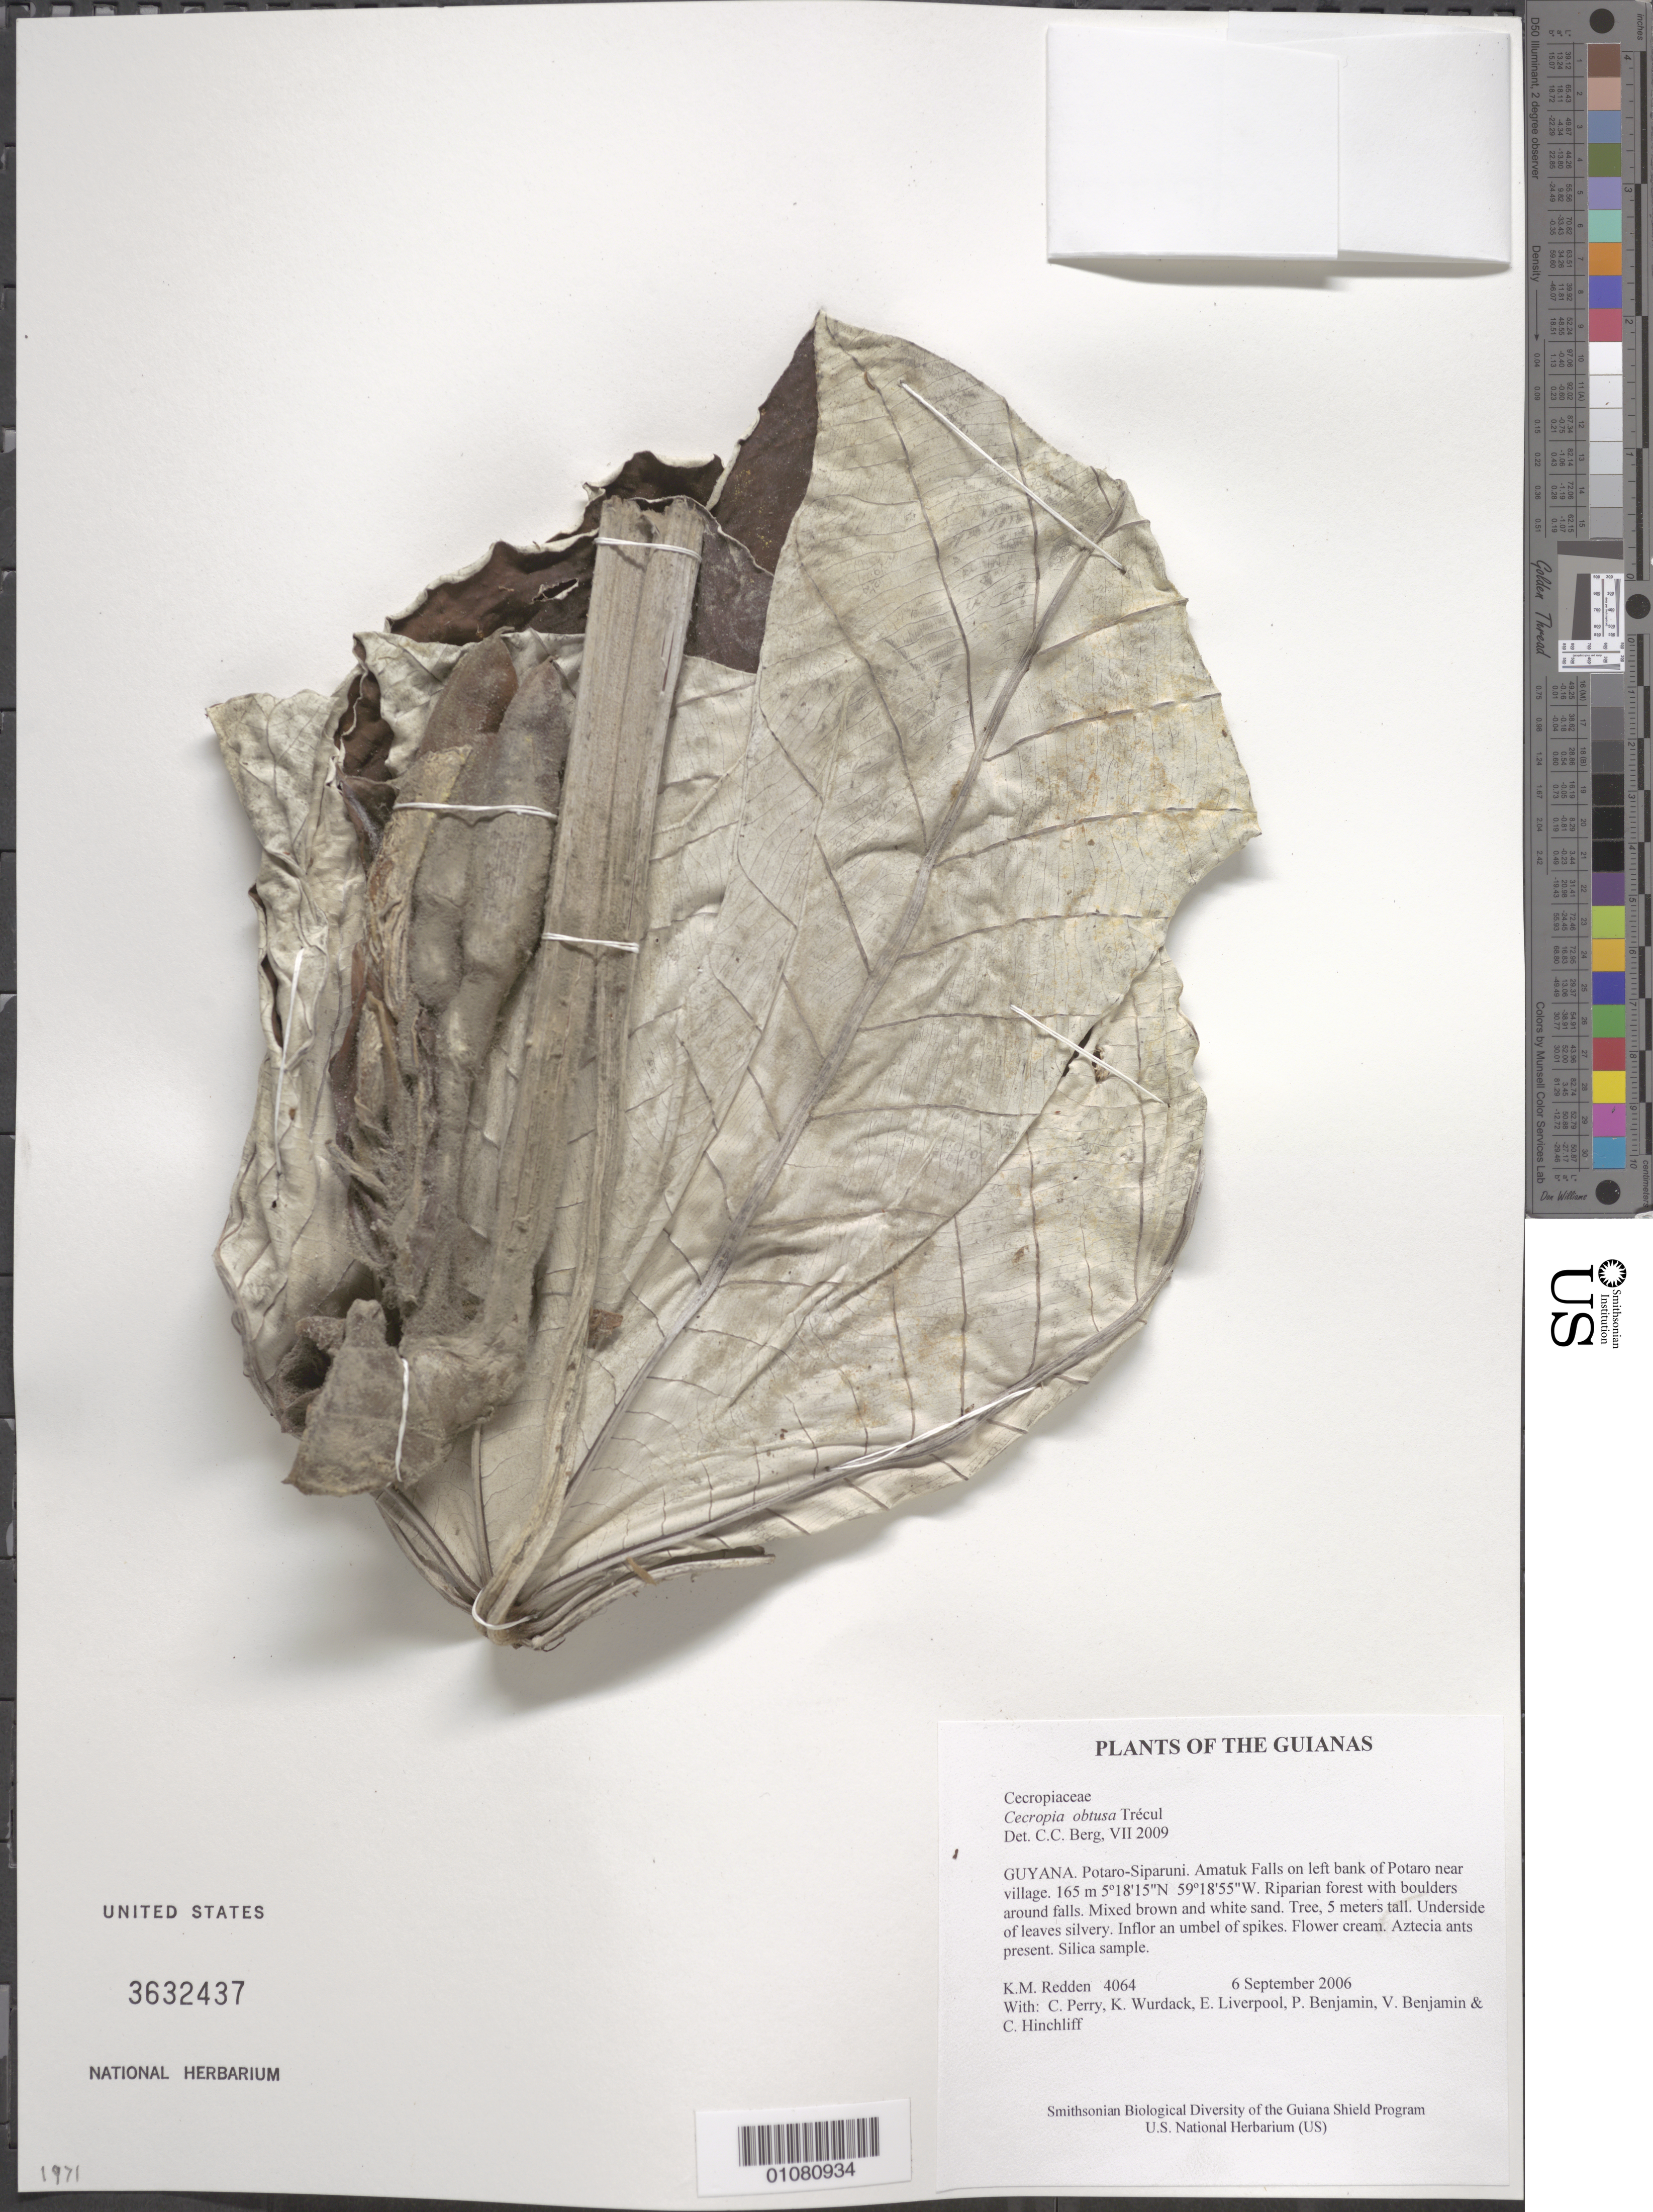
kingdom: Plantae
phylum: Tracheophyta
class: Magnoliopsida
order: Rosales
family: Urticaceae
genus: Cecropia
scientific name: Cecropia obtusa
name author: Trécul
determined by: Berg, C. C.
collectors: K. M. Redden, C. Perry, K. Wurdack, E. Liverpool, P. Benjamin, V. Benjamin & C. E. Hinchliff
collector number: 4064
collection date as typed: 6 September 2006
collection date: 2006-09-06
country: Guyana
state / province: Potaro-Siparuni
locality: Amatuk Falls on left bank of Potaro near village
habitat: Riparian forest with boulders around falls. Mixed brown and white sand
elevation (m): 165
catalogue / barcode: US 3632437